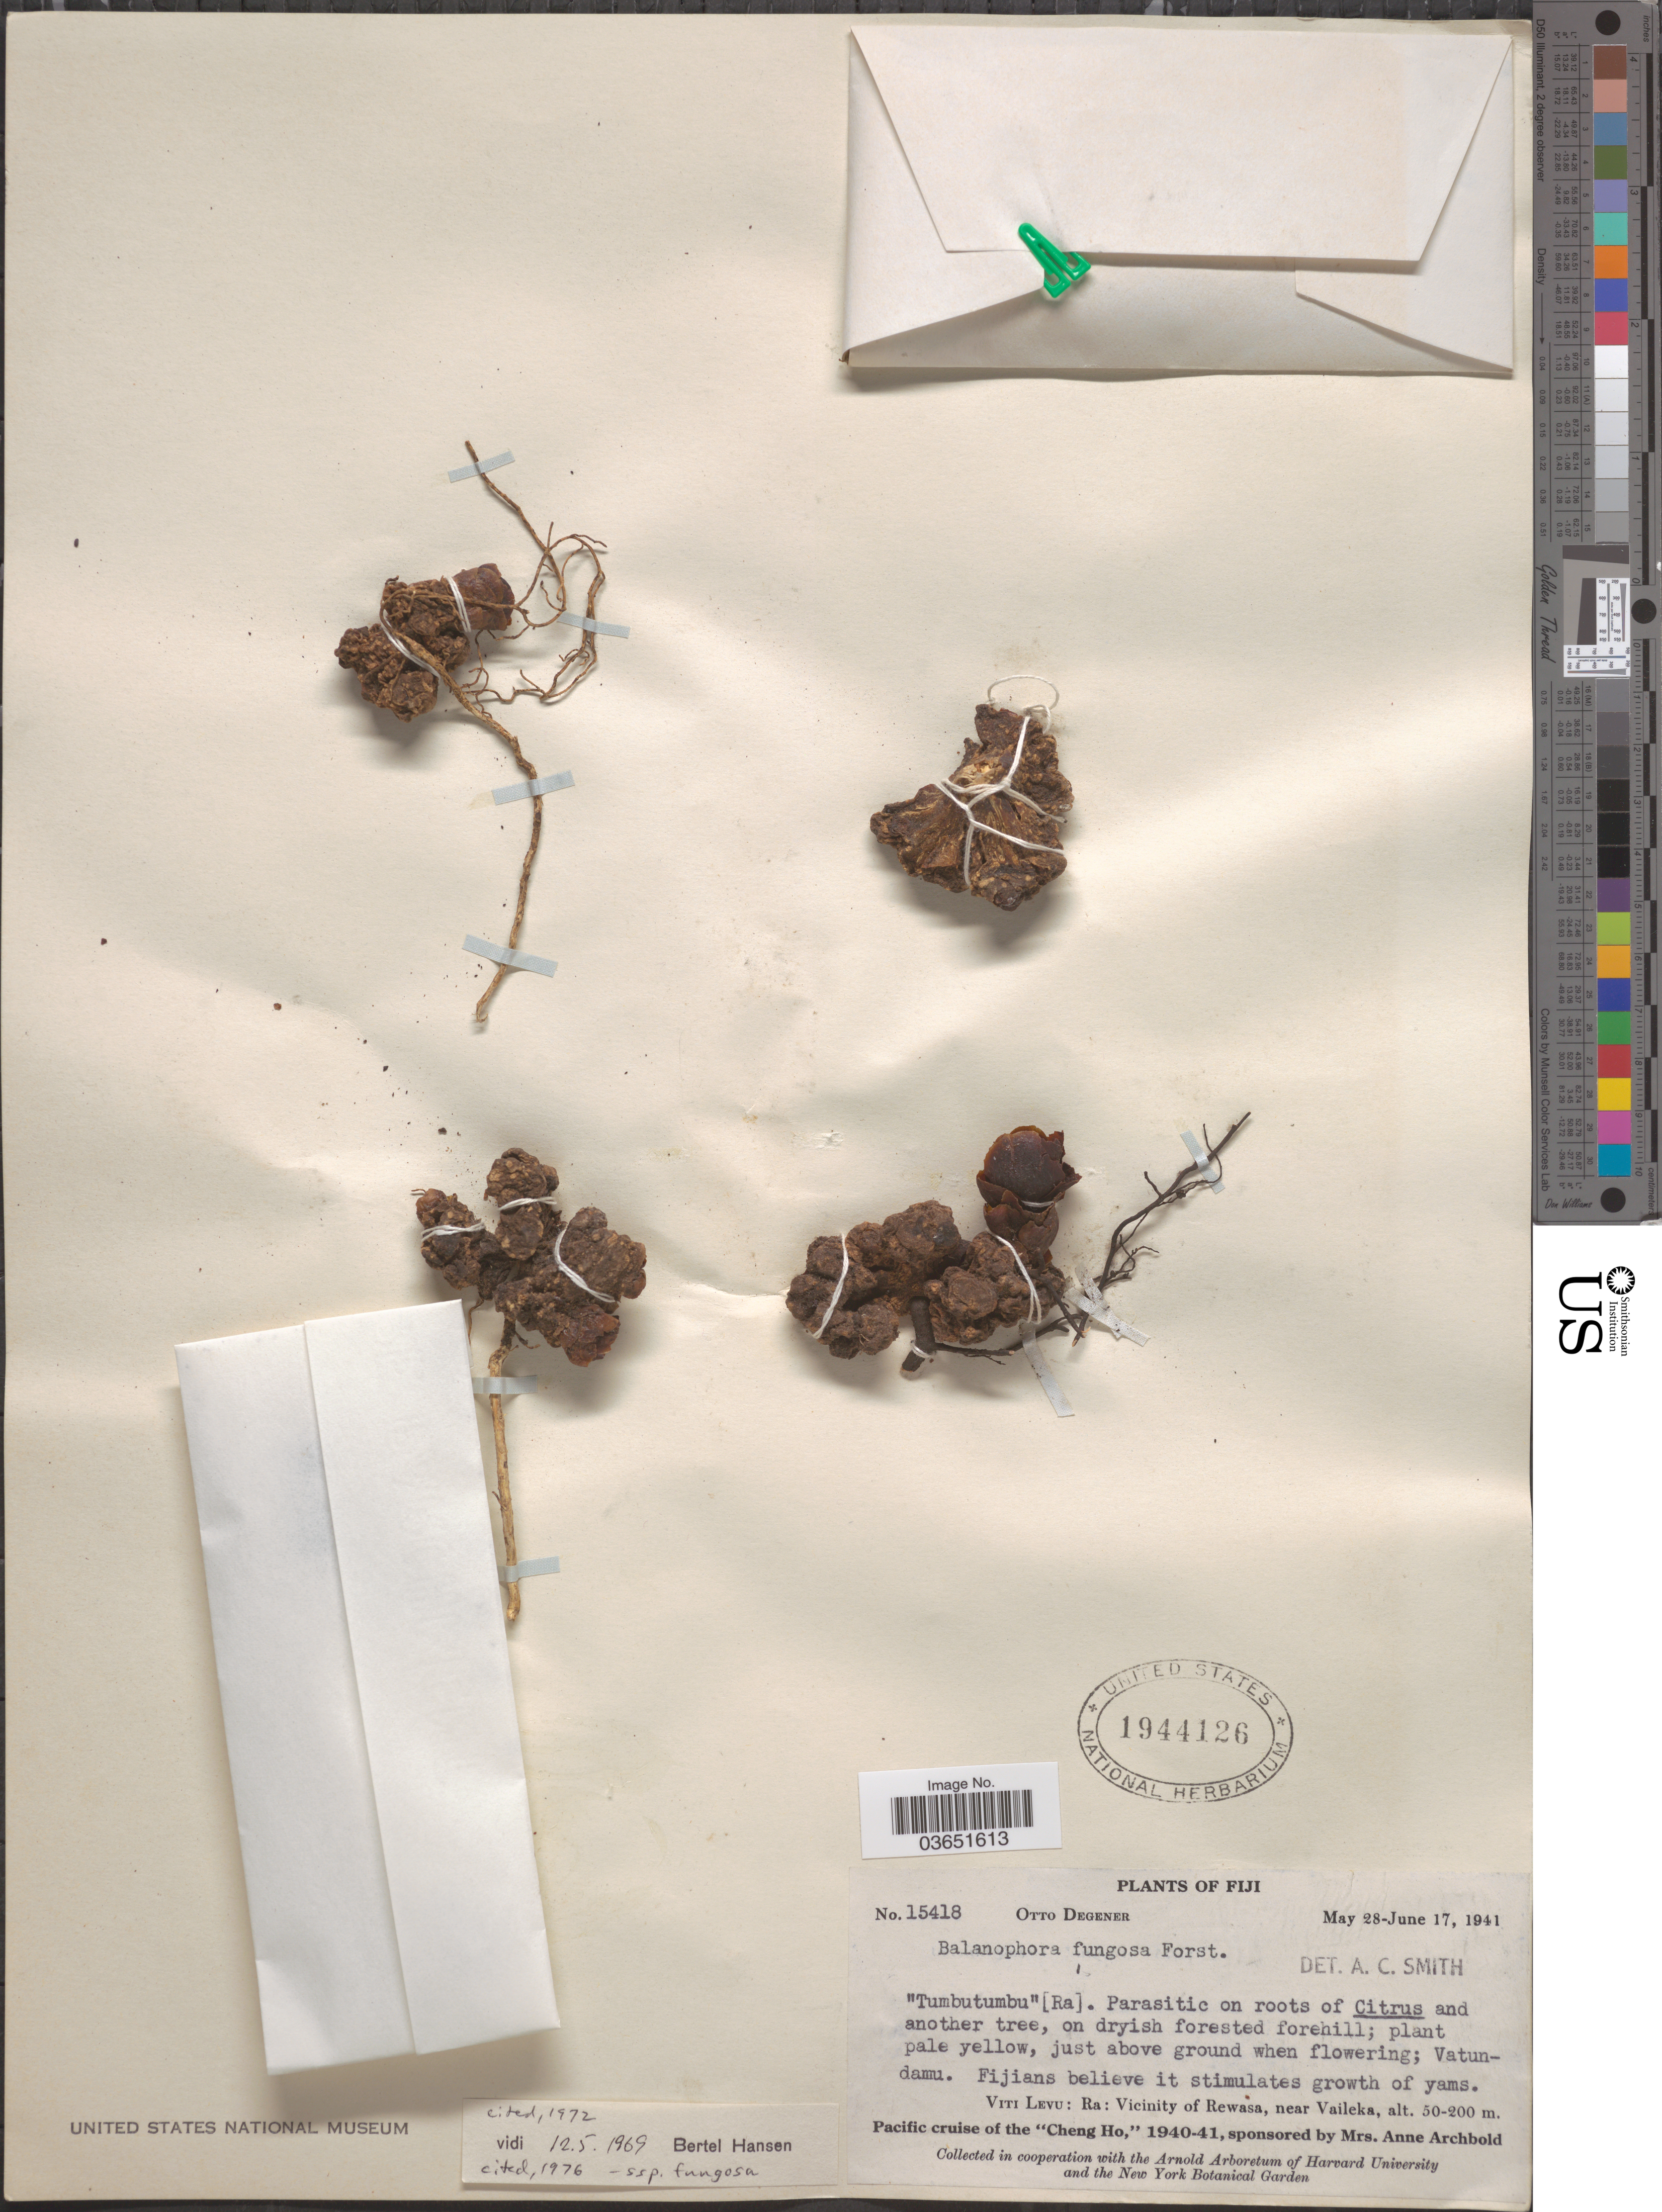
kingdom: Plantae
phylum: Tracheophyta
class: Magnoliopsida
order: Santalales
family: Balanophoraceae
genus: Balanophora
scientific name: Balanophora fungosa subsp. fungosa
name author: J.R. Forst. & G. Forst.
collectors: O. Degener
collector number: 15418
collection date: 1941-05-28/1941-06-17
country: Fiji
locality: Viti Levu: Ra: Vicinity of Rewasa, near Vaileka.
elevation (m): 50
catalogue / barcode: US 1944126